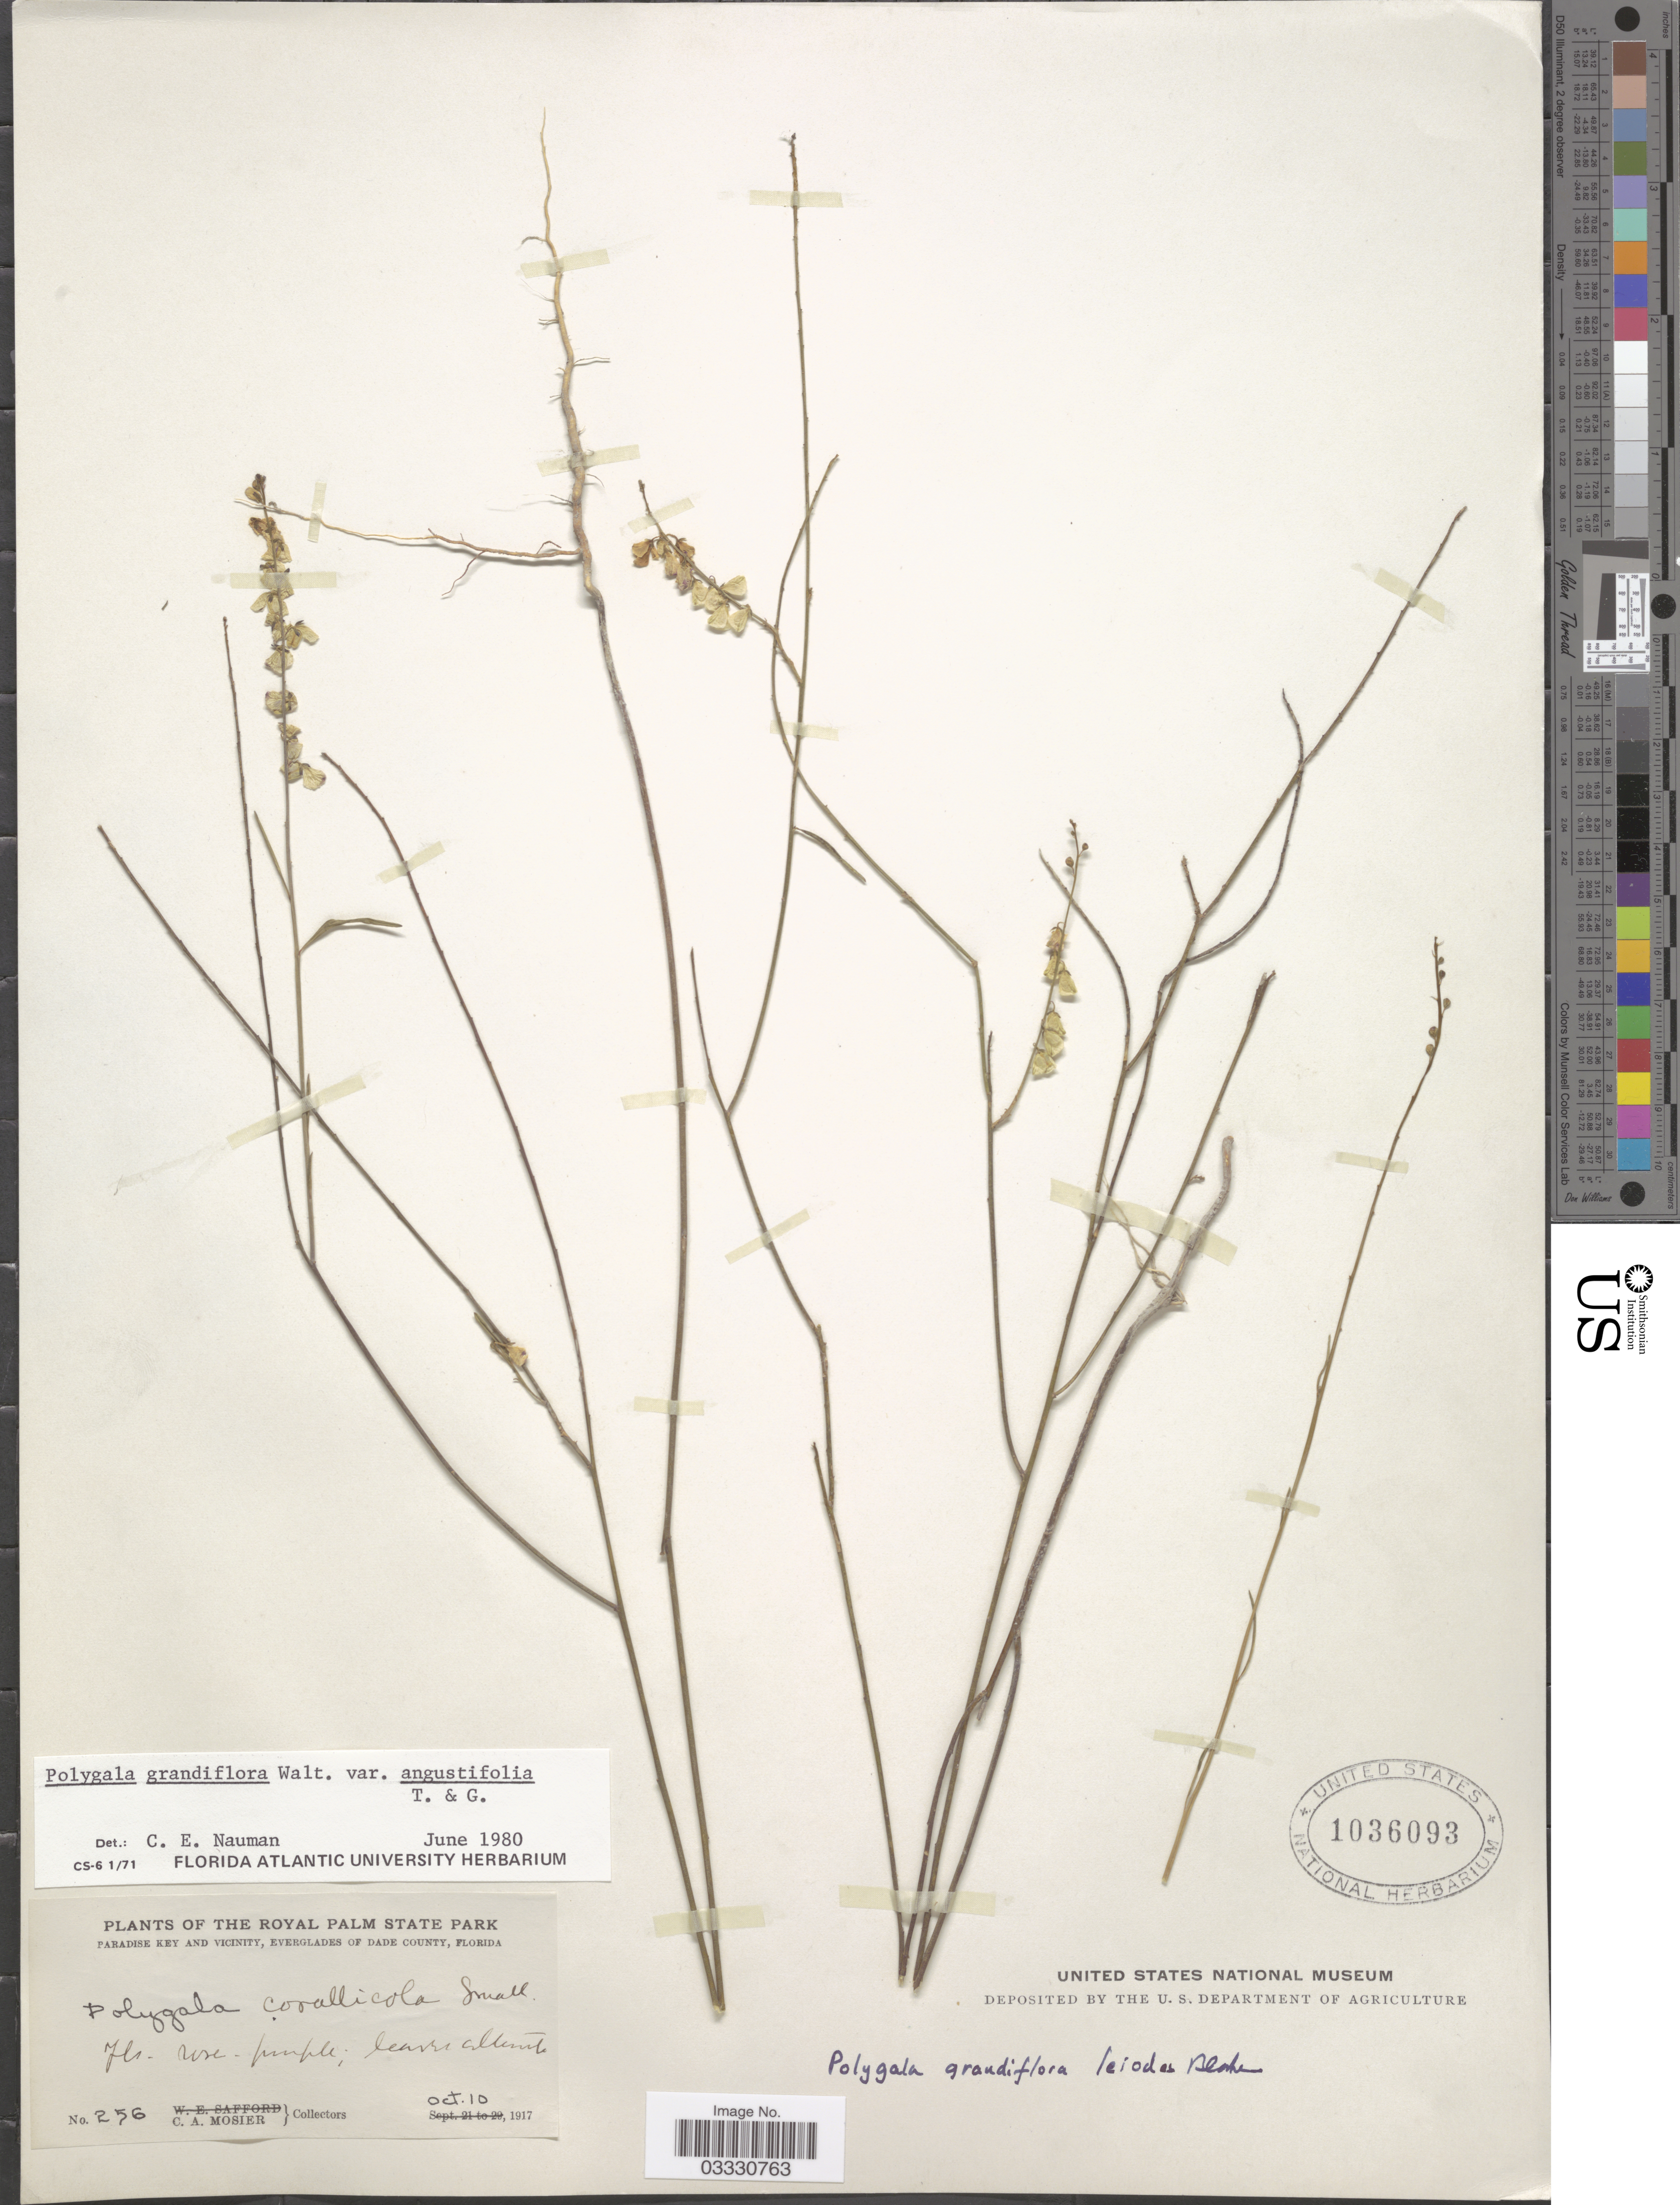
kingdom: Plantae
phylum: Tracheophyta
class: Magnoliopsida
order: Fabales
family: Polygalaceae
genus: Asemeia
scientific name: Asemeia grandiflora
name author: (Walter) Small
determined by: Strong, Mark T., (BOT), Smithsonian Institution - National Museum of Natural History (UNITED STATES)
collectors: C. A. Mosier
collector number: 256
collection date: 1917-10-10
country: United States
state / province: Florida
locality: The Royal Palm State Park. Paradise Key and Vicinity, Everglades of Dade County.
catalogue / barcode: US 1036093